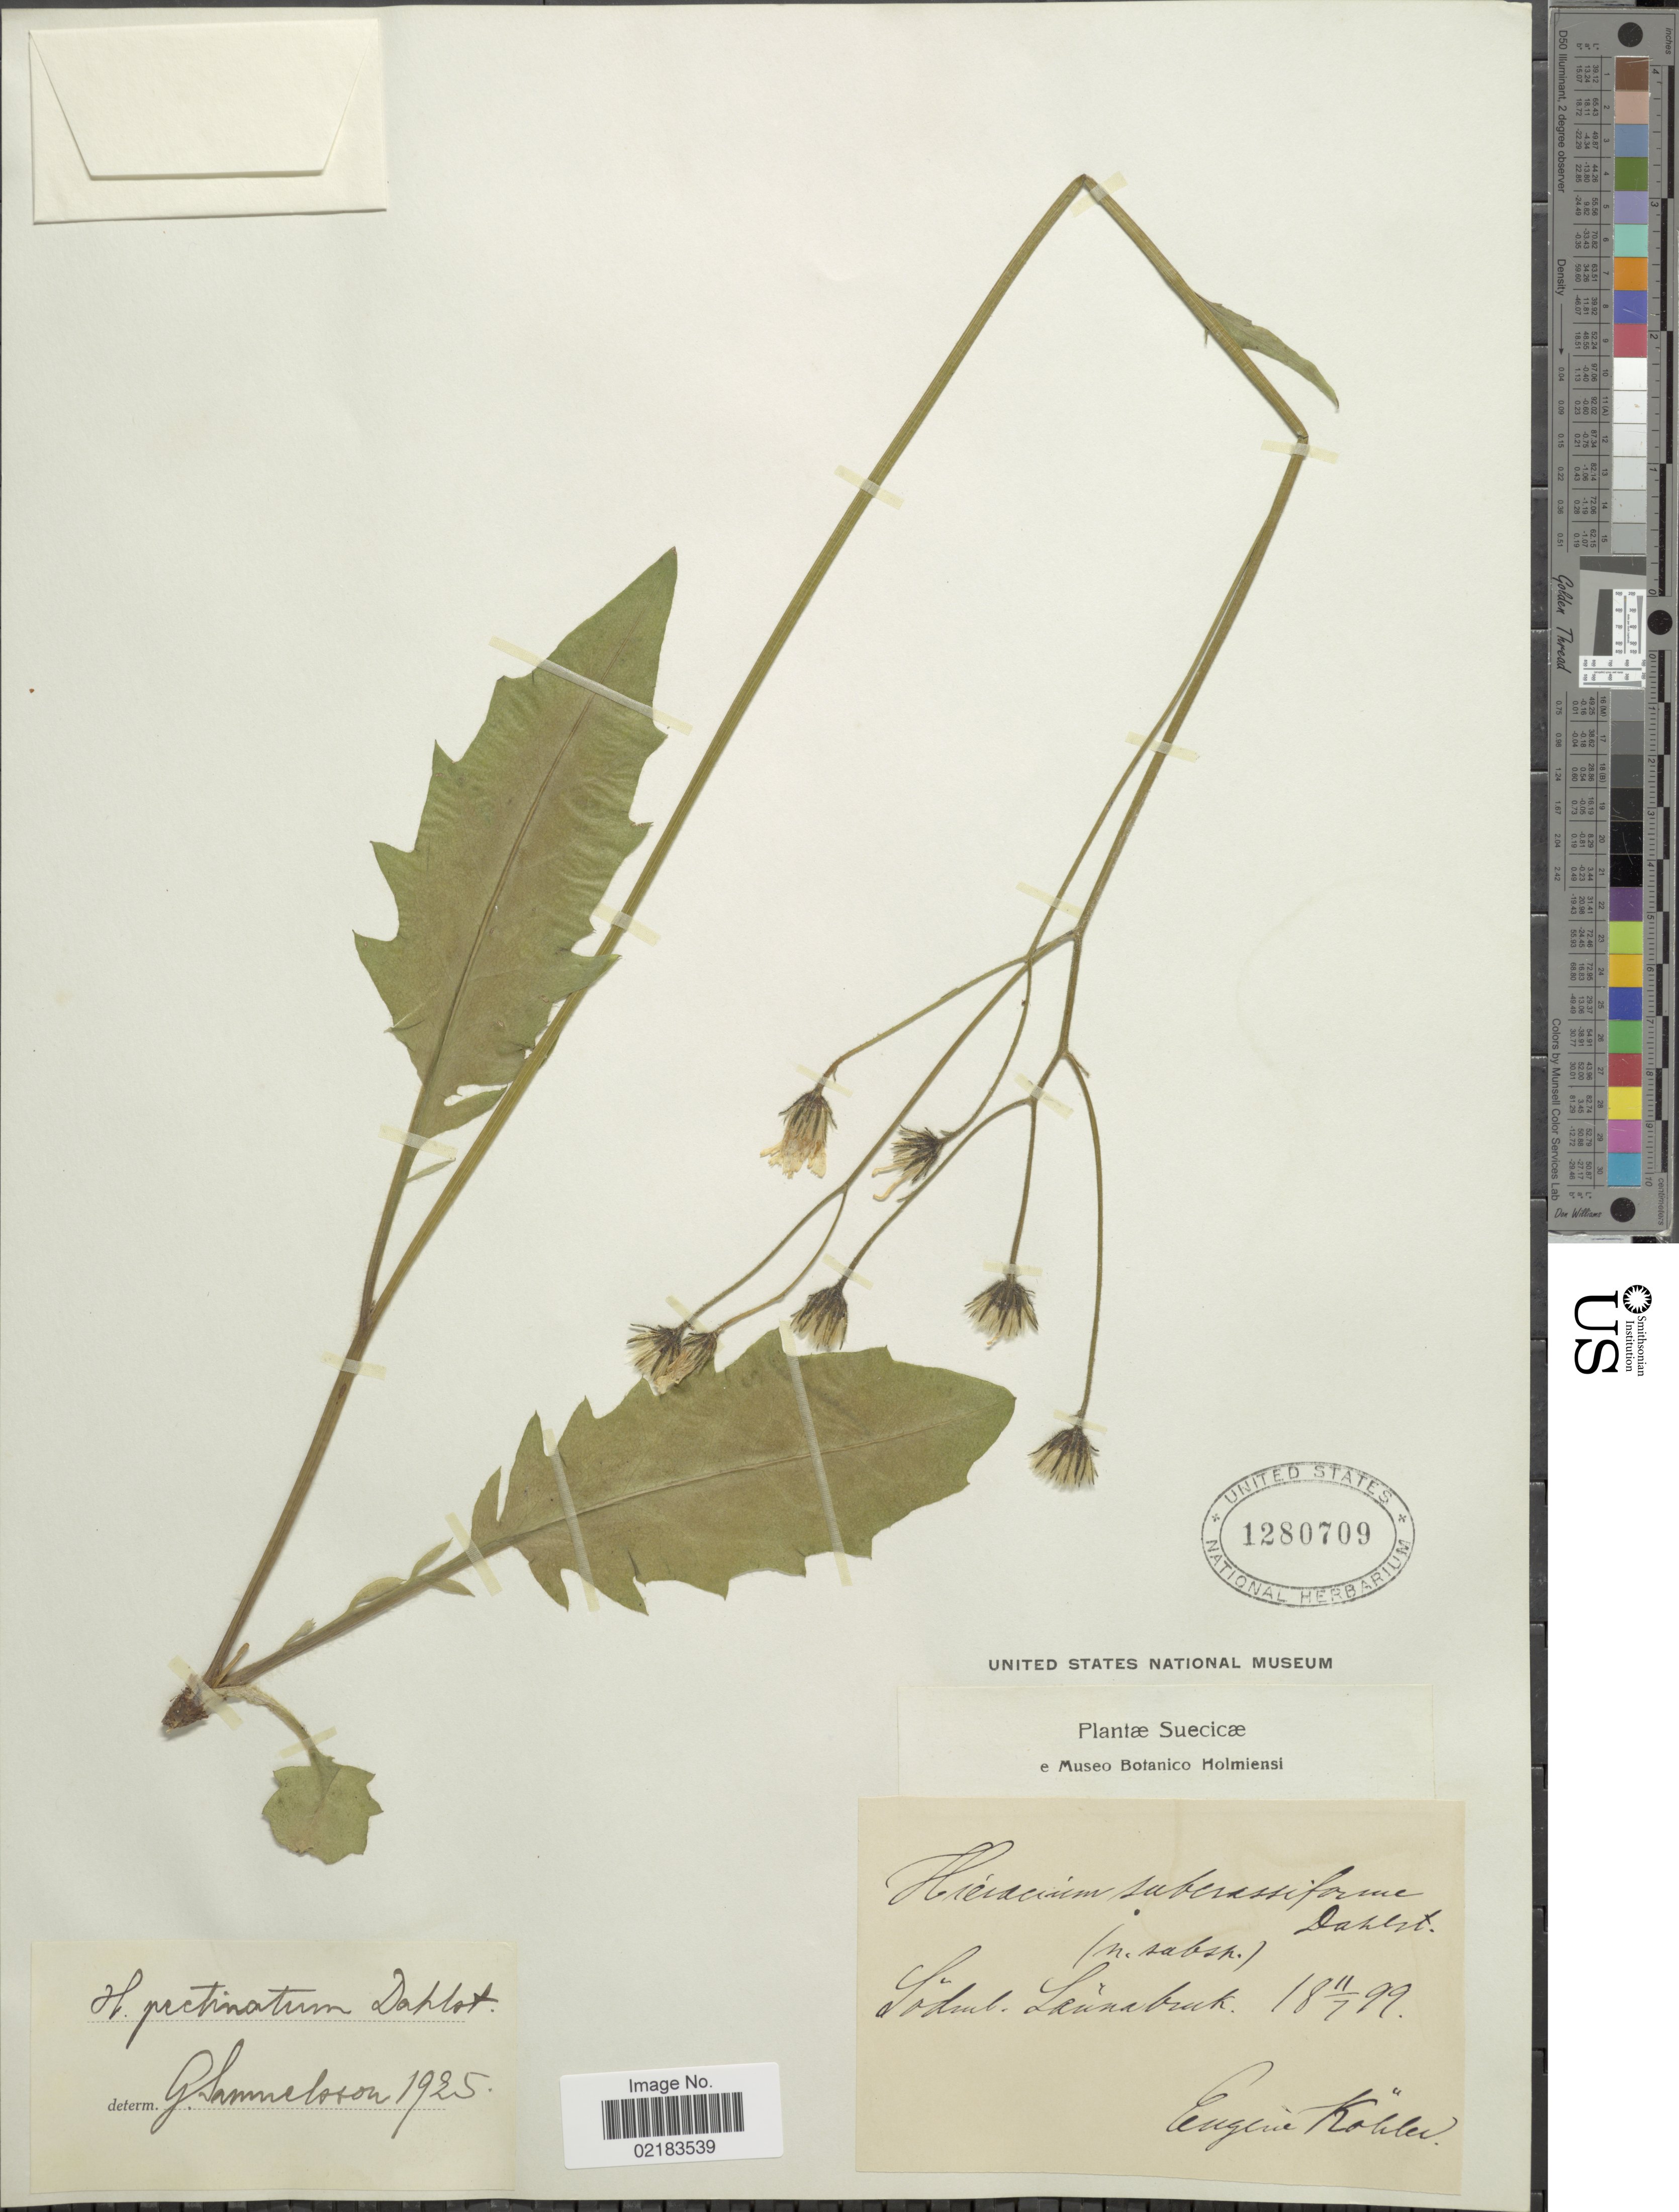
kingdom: Plantae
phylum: Tracheophyta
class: Magnoliopsida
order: Asterales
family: Asteraceae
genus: Hieracium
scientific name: Hieracium pectinatulum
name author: Almquist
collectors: E. Kohler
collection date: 1899-07-11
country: Sweden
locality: Södml, Lannabruk.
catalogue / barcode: US 1280709